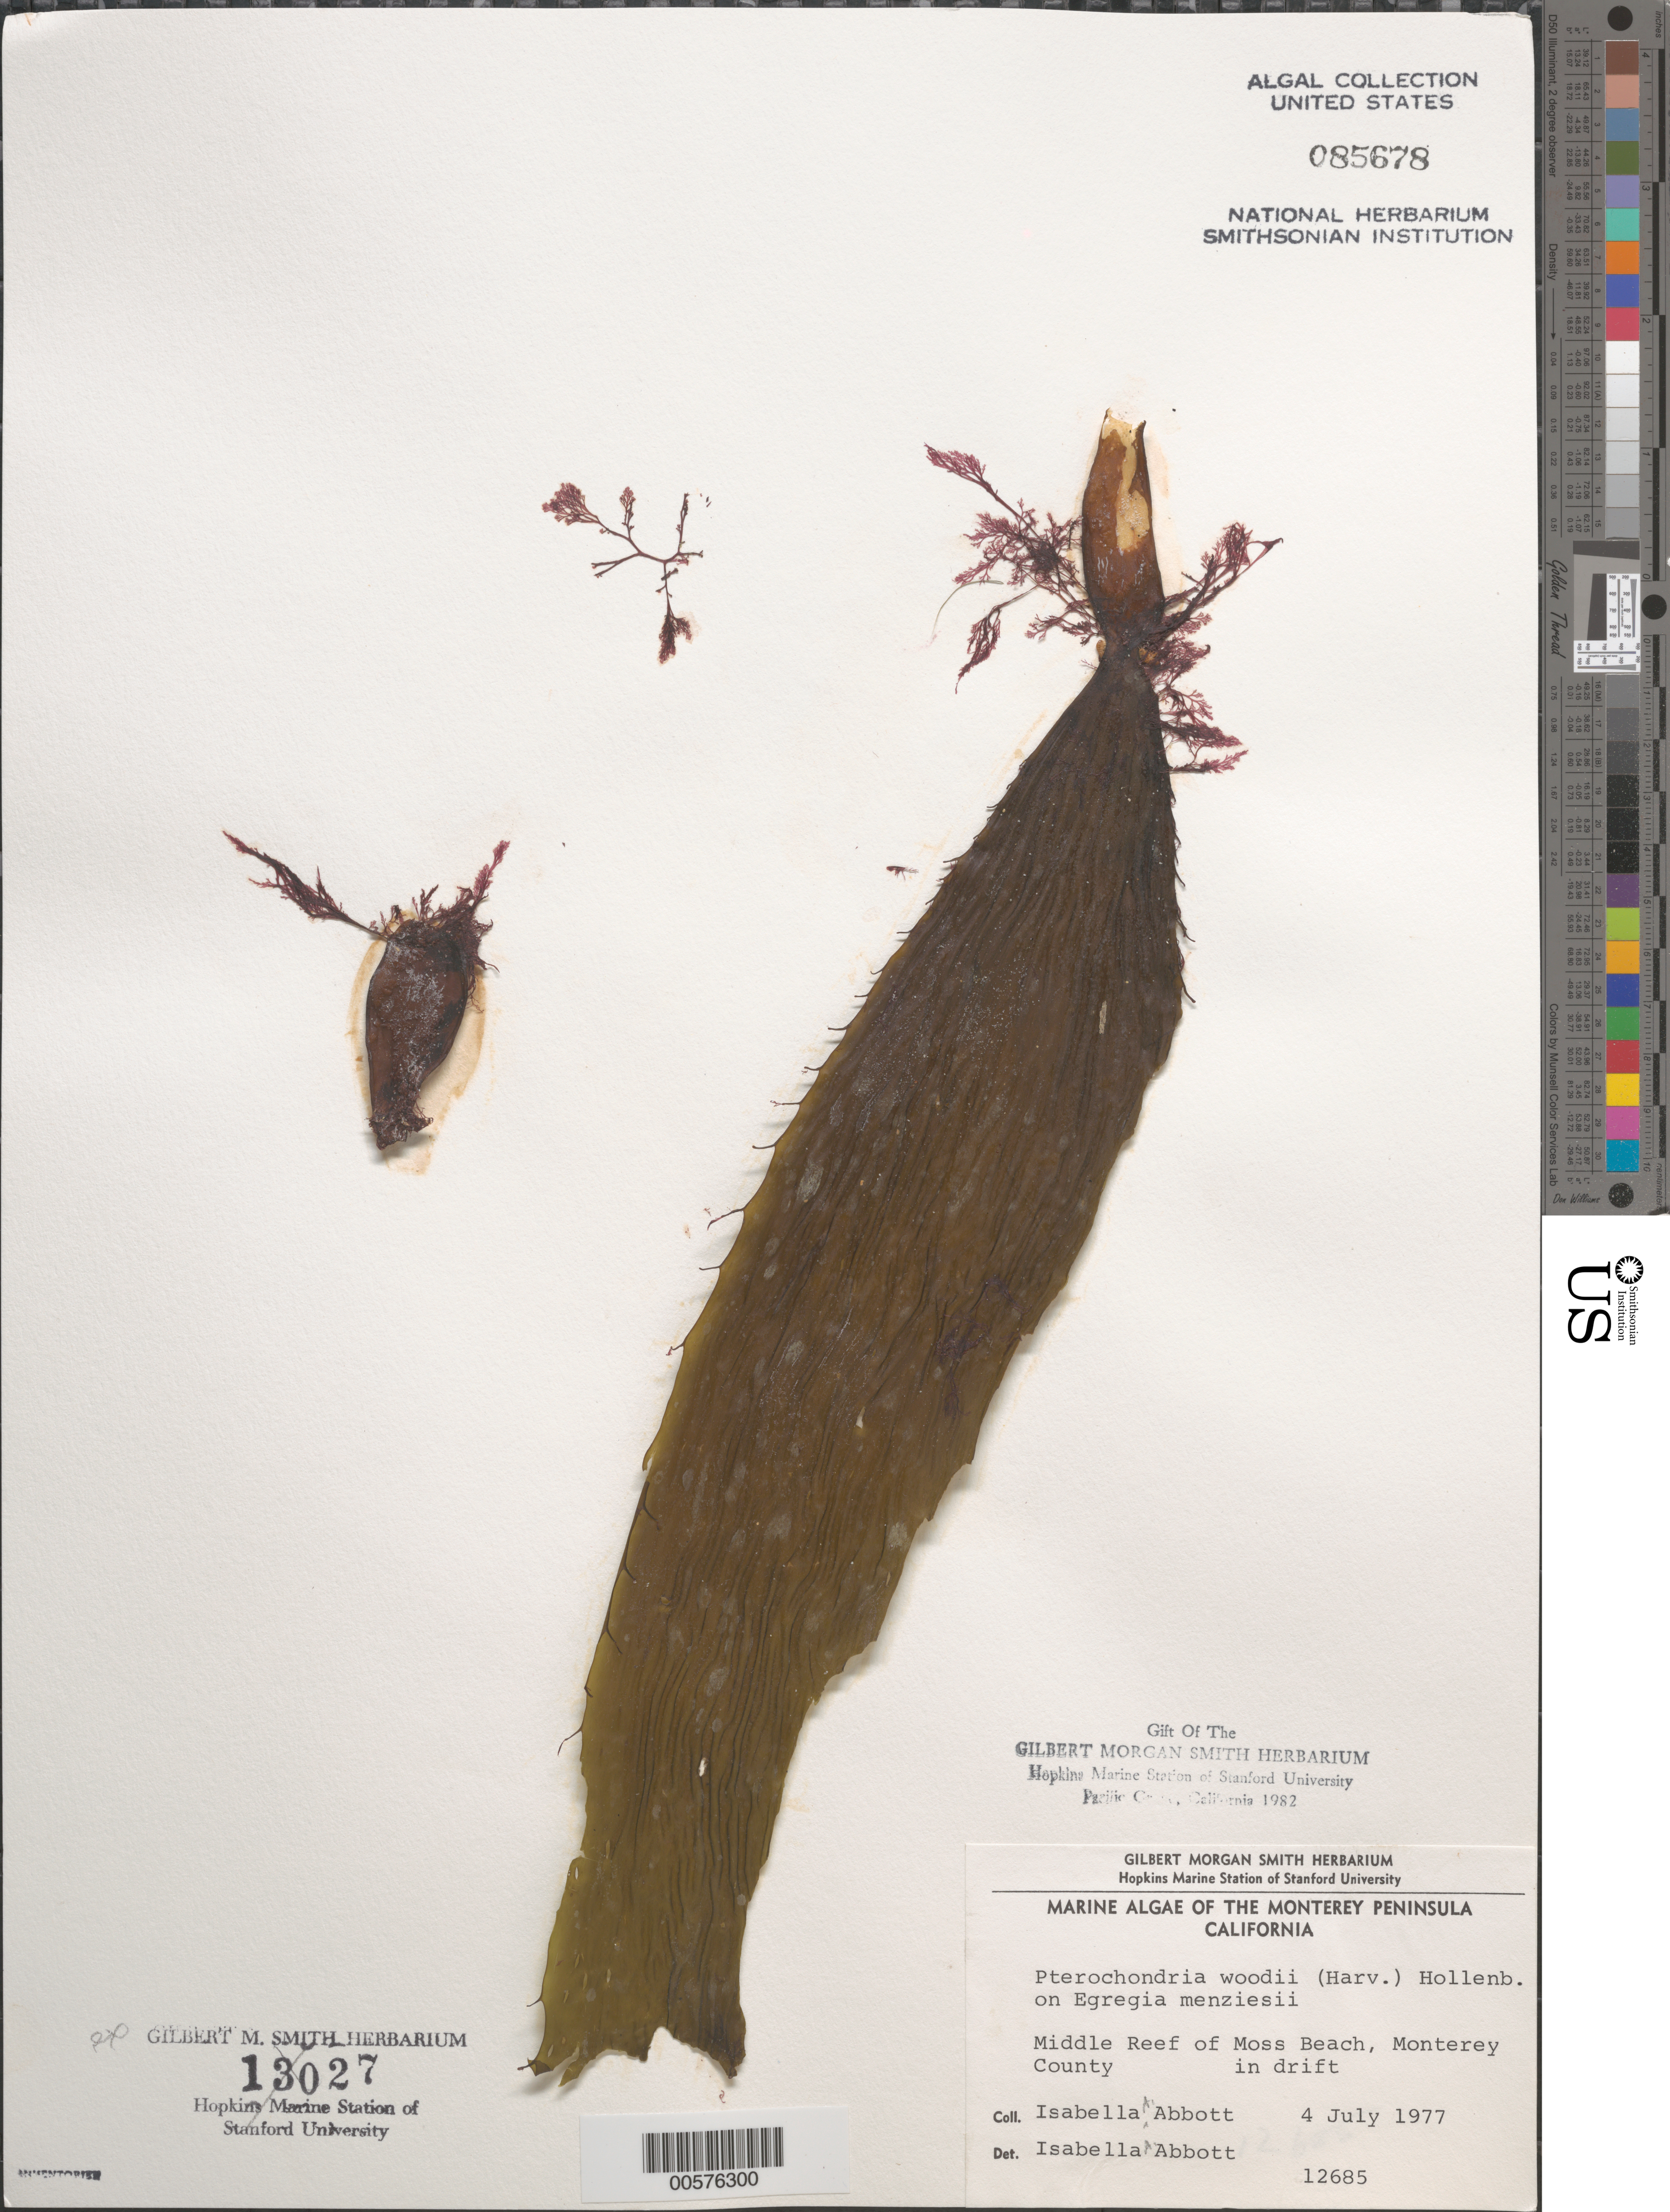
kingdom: Plantae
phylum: Rhodophyta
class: Florideophyceae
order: Ceramiales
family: Rhodomelaceae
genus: Pterochondria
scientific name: Pterochondria woodii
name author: (Harv.) Hollenb.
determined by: Abbott, Isabella A.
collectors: I. A. Abbott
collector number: IAA 12685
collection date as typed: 04 Jul 1977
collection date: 1977-07-04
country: United States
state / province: California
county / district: Monterey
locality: Middle Reef of Moss Beach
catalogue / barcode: US 85678